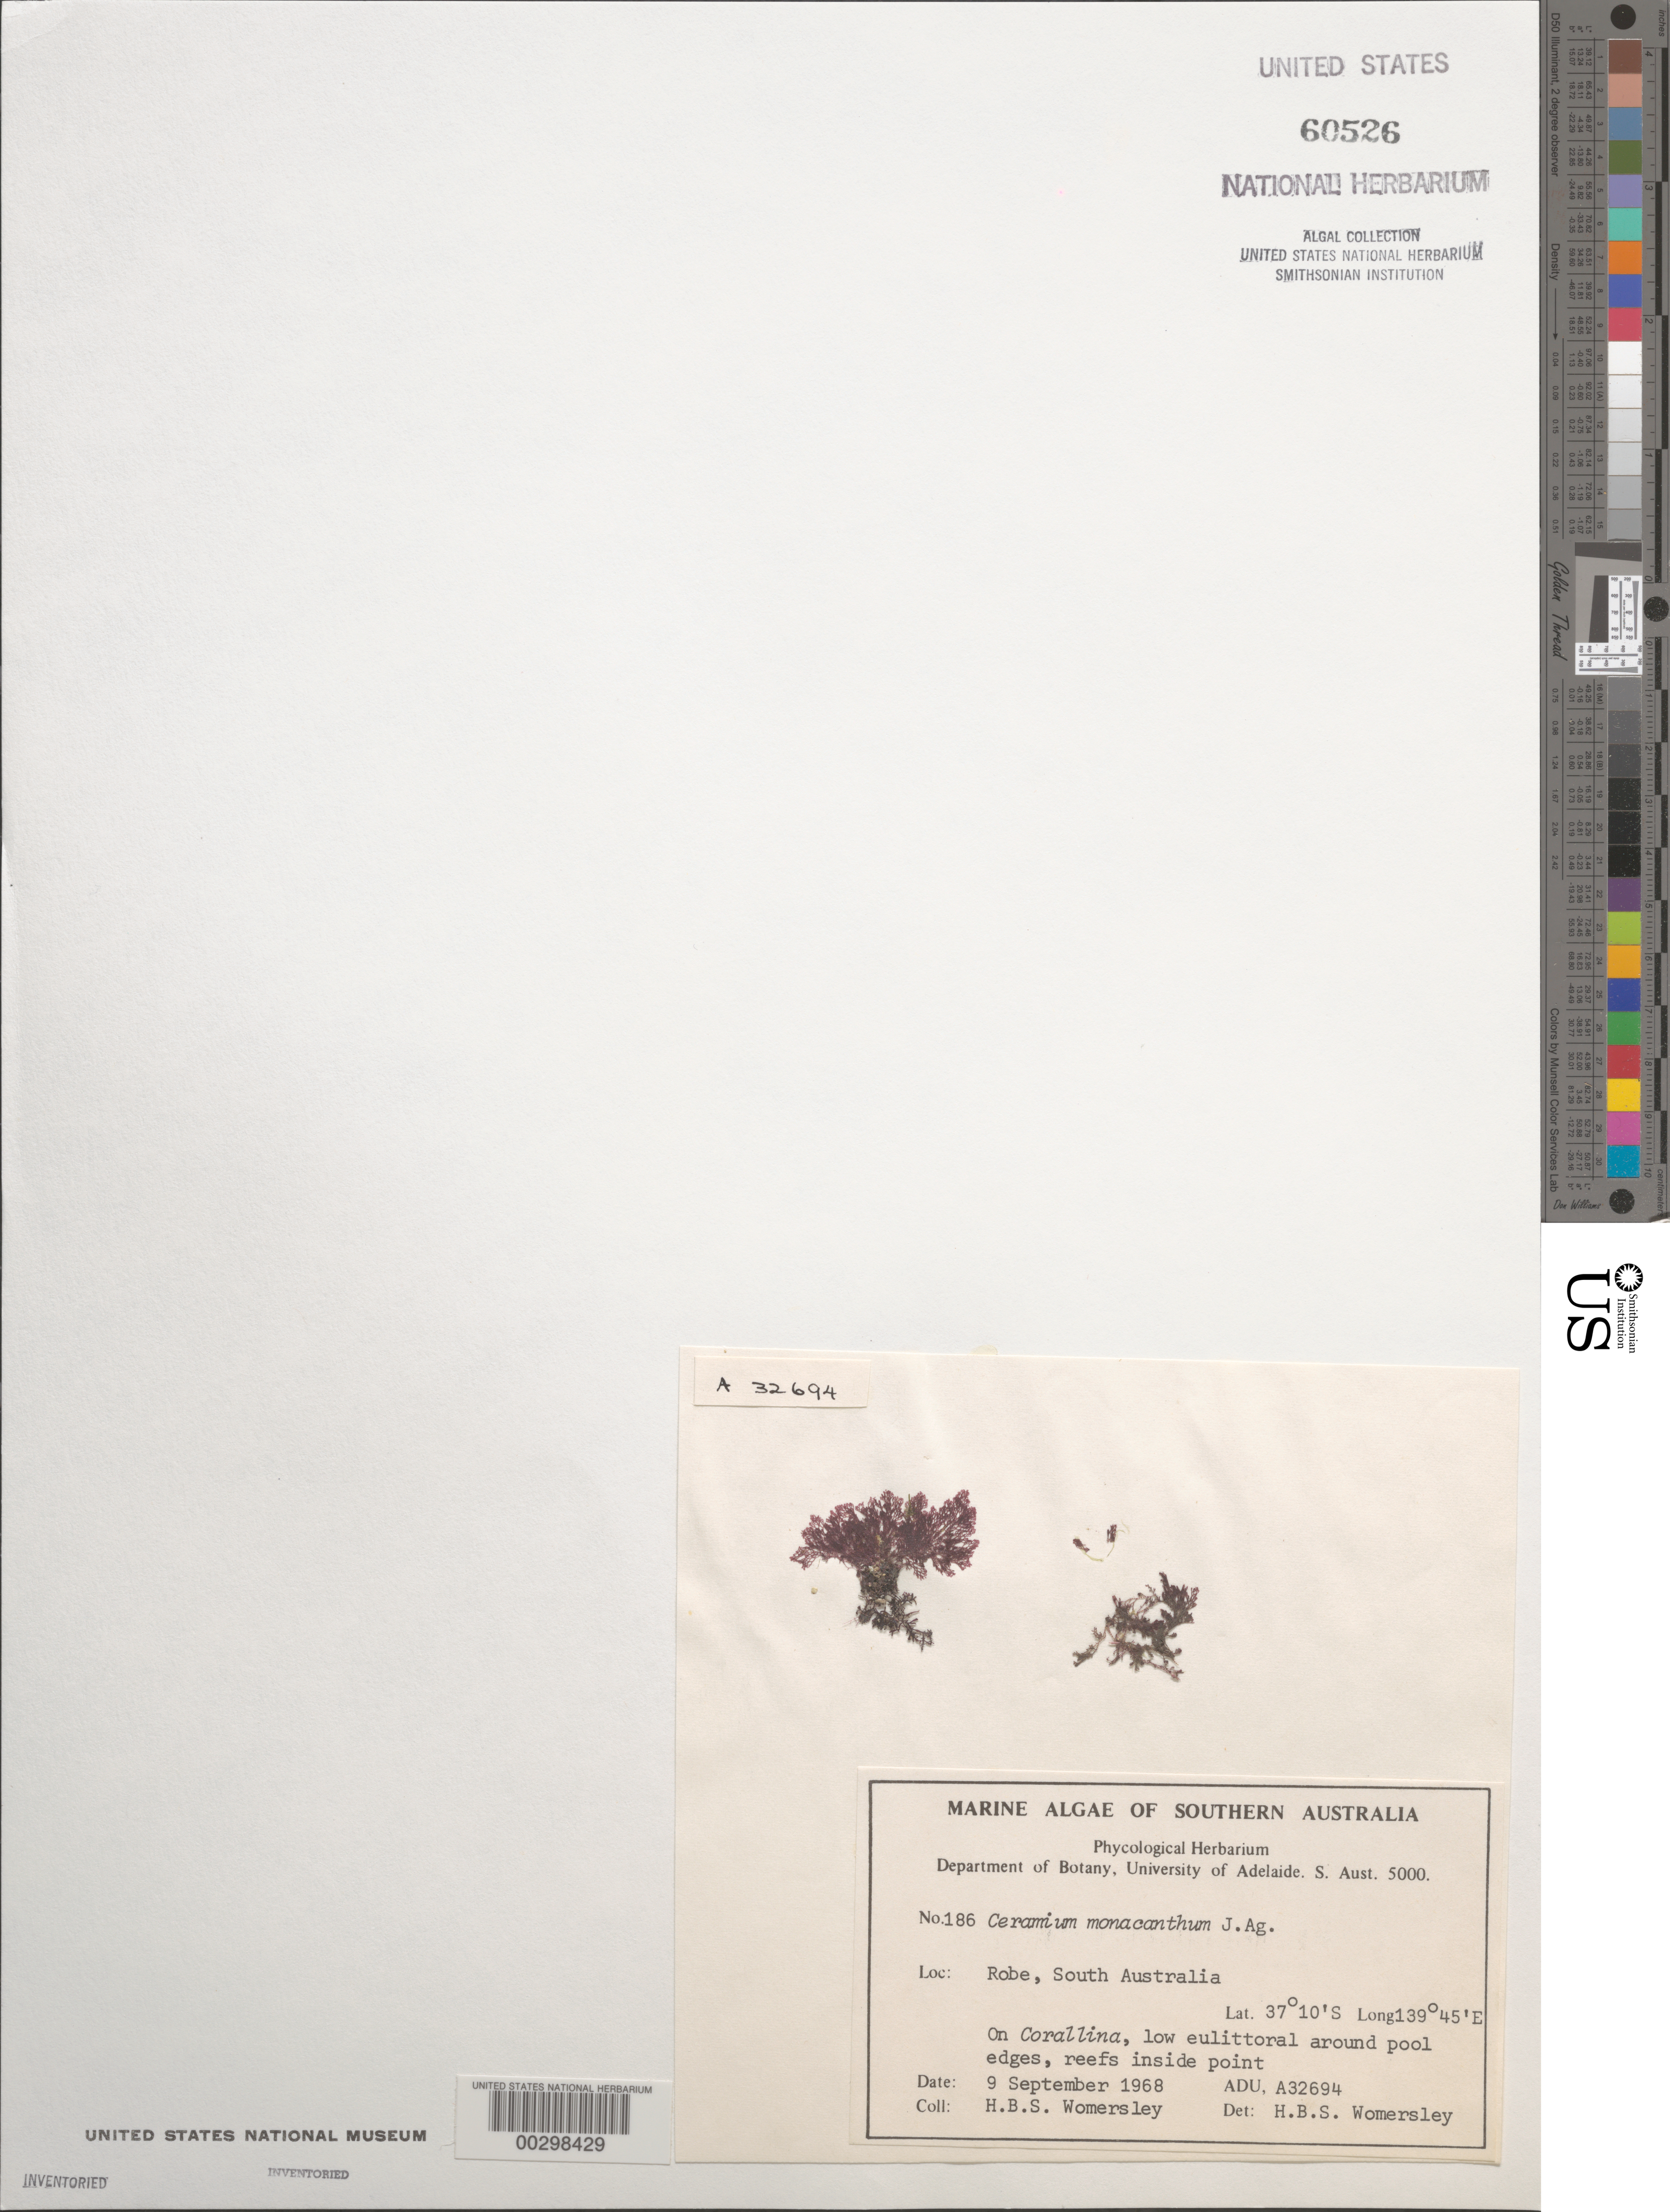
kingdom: Plantae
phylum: Rhodophyta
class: Florideophyceae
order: Ceramiales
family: Ceramiaceae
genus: Ceramium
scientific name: Ceramium monacanthum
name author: J. Agardh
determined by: Womersley, H. B. S.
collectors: H. B. S. Womersley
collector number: ADU A32694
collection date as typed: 09 Sep 1968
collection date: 1968-09-09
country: Australia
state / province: South Australia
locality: Robe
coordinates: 37 10' S, 139 45' E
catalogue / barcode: US 60526